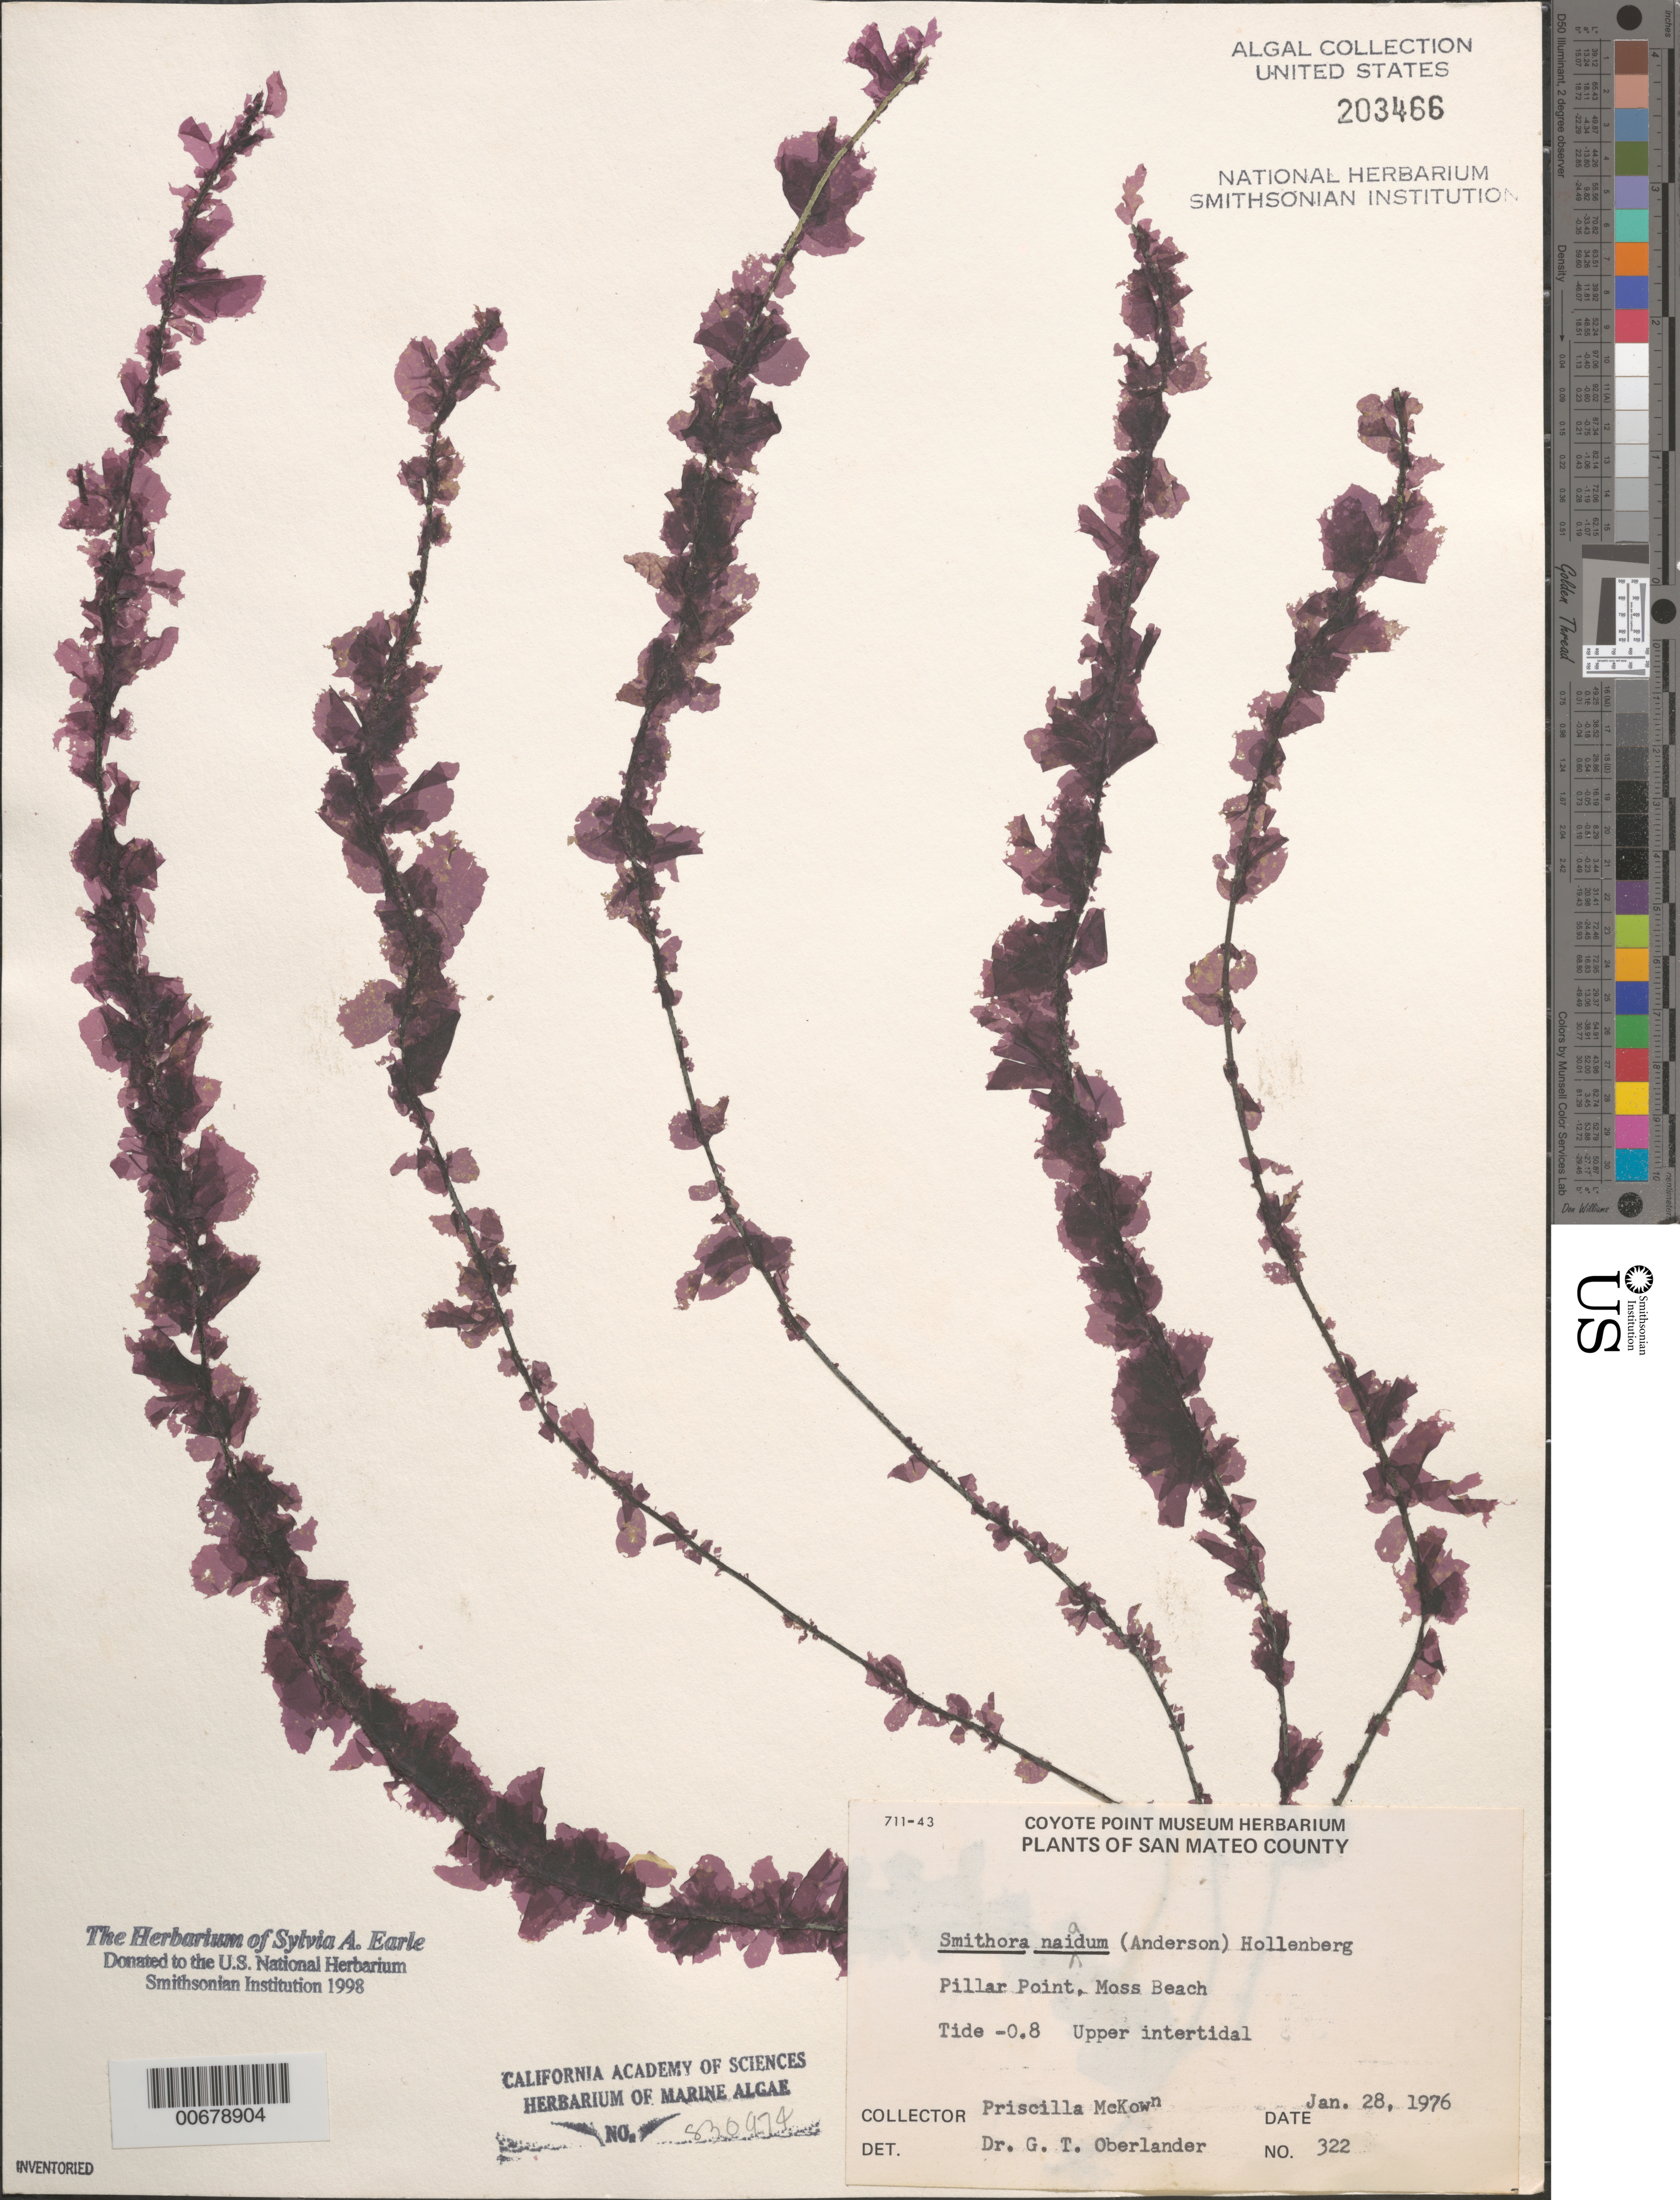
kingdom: Plantae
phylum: Rhodophyta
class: Compsopogonophyceae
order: Erythropeltidales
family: Erythrotrichiaceae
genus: Smithora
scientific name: Smithora naiadum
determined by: Oberlander, G. T.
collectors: P. McKown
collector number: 322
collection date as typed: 28 Jan 1976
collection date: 1976-01-28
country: United States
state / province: California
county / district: San Mateo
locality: Moss Beach, Pillar Point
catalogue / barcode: US 203466